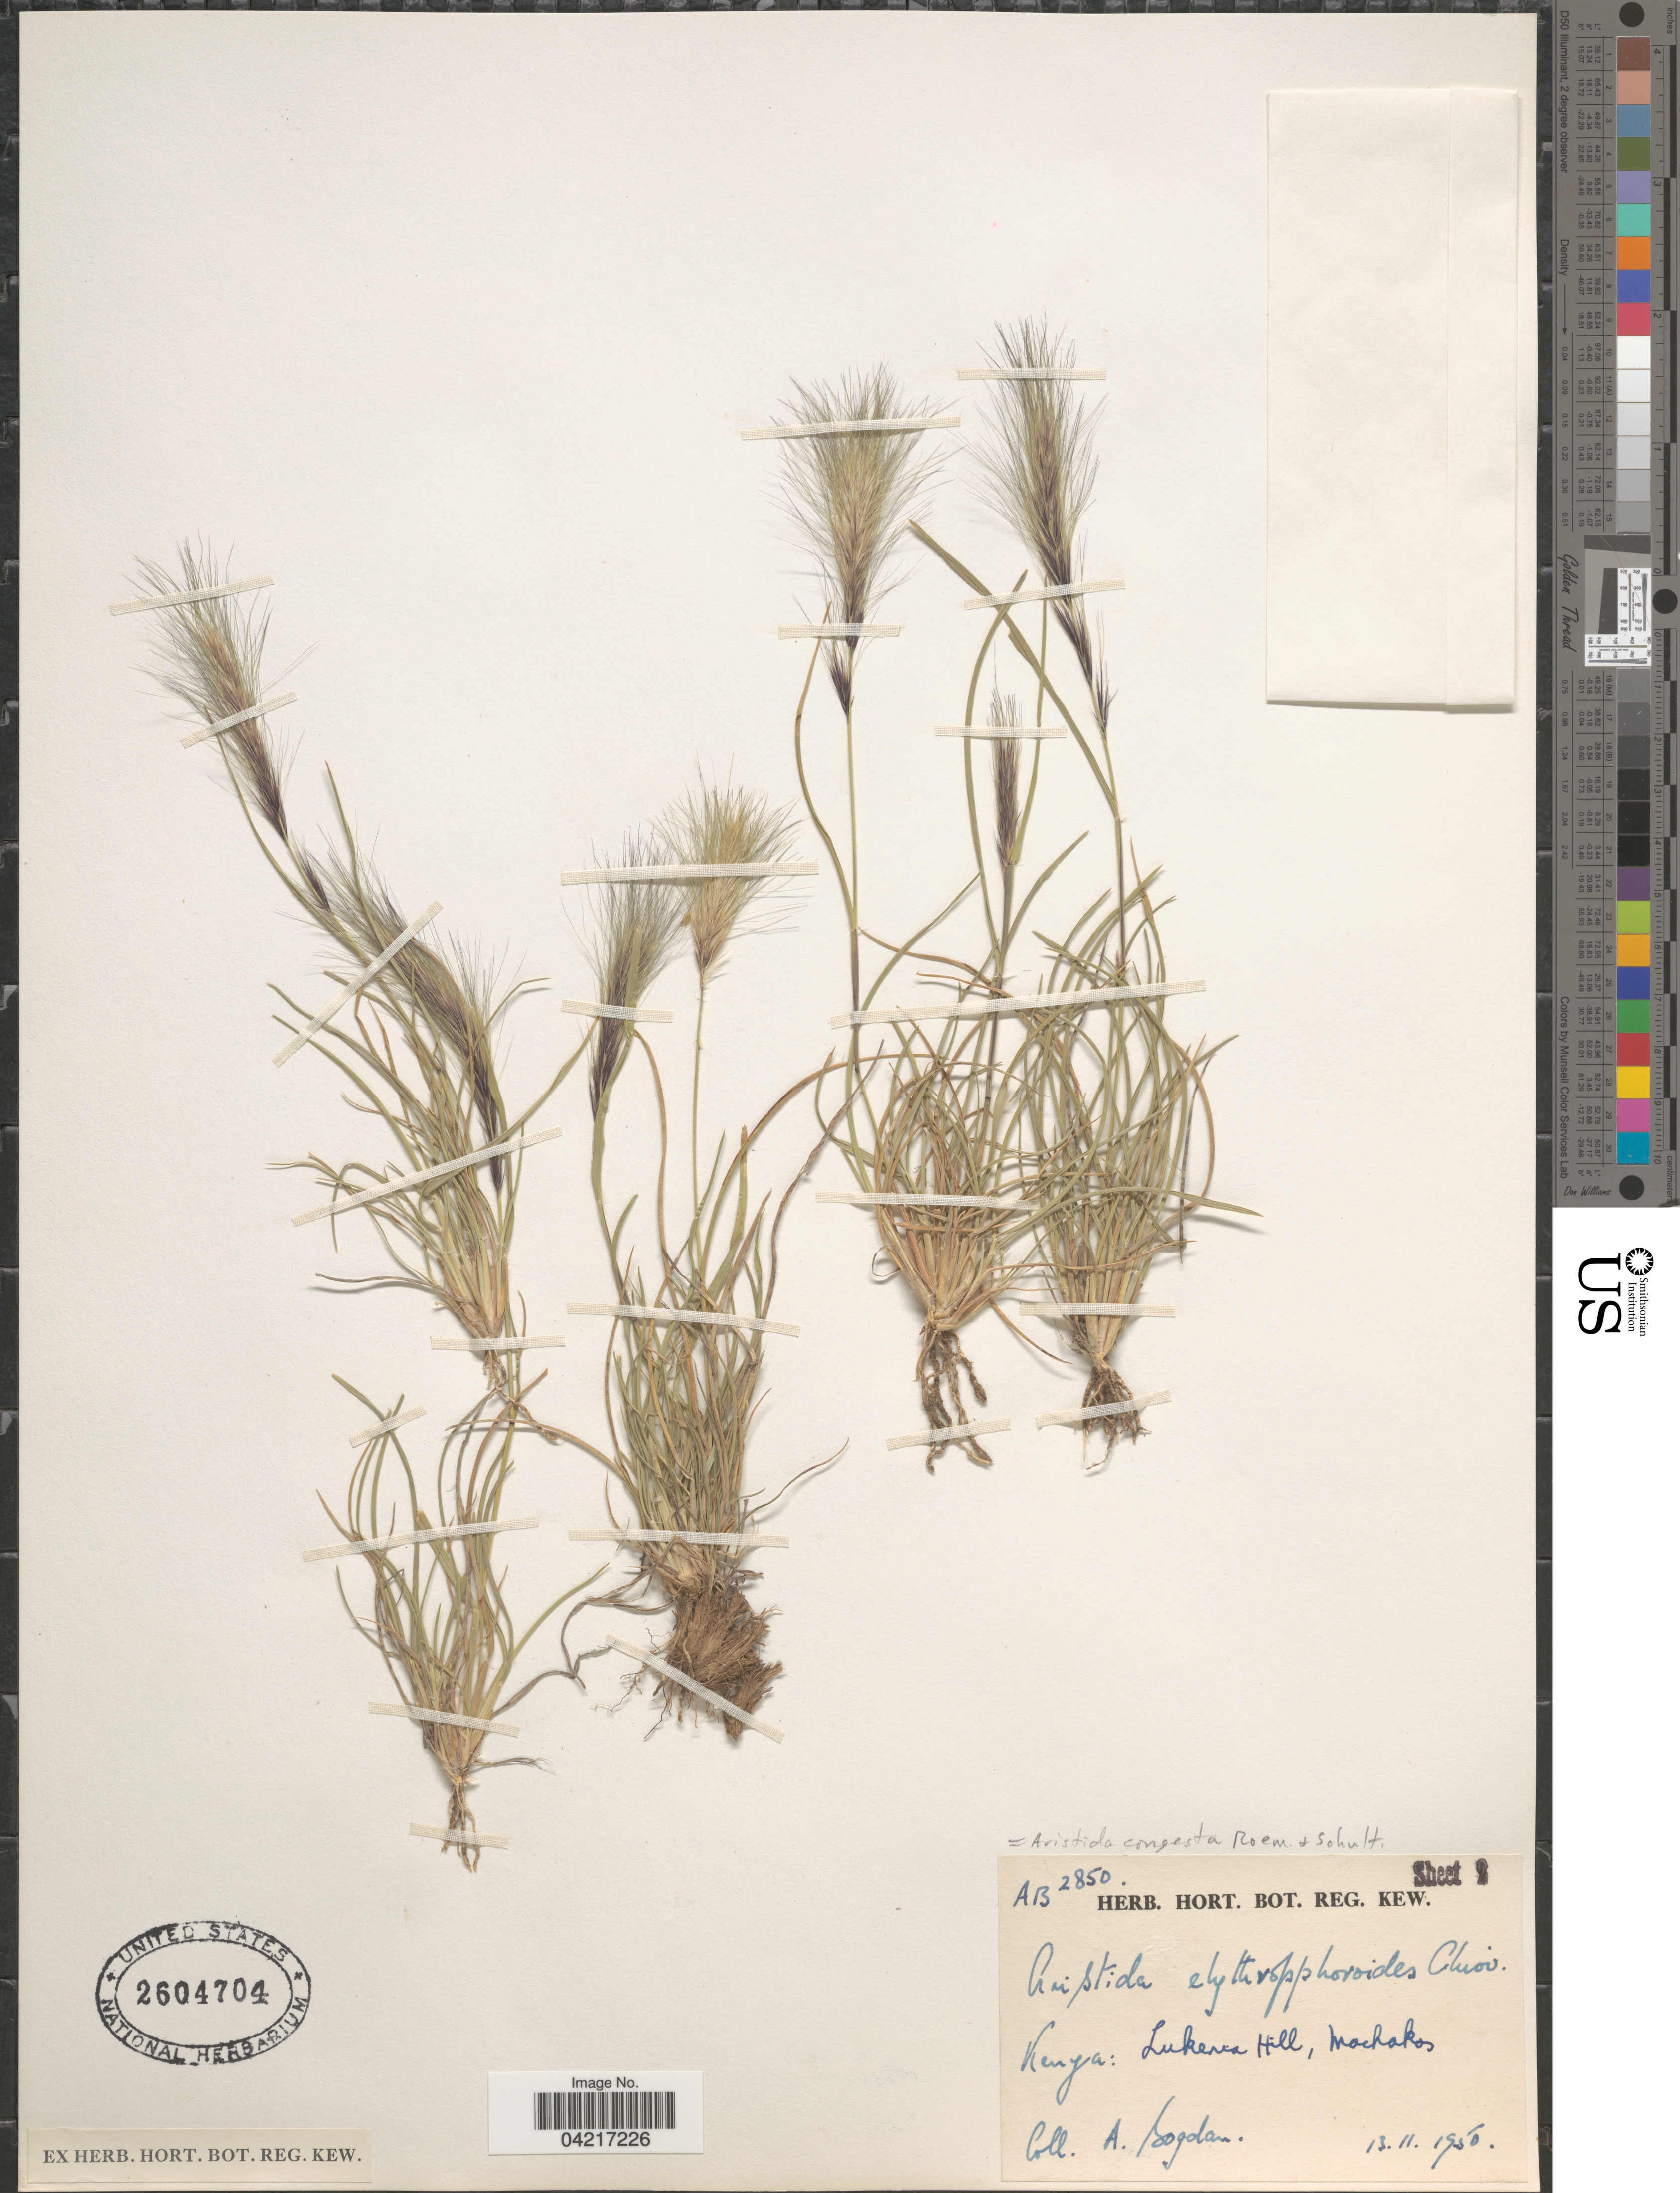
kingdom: Plantae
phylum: Tracheophyta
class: Liliopsida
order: Poales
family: Poaceae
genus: Aristida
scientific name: Aristida congesta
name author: Roem. & Schult.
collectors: A. Bogdan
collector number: AB2850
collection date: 1950-11-13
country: Kenya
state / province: Machakos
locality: Lukerva Hill.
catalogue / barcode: US 2604704